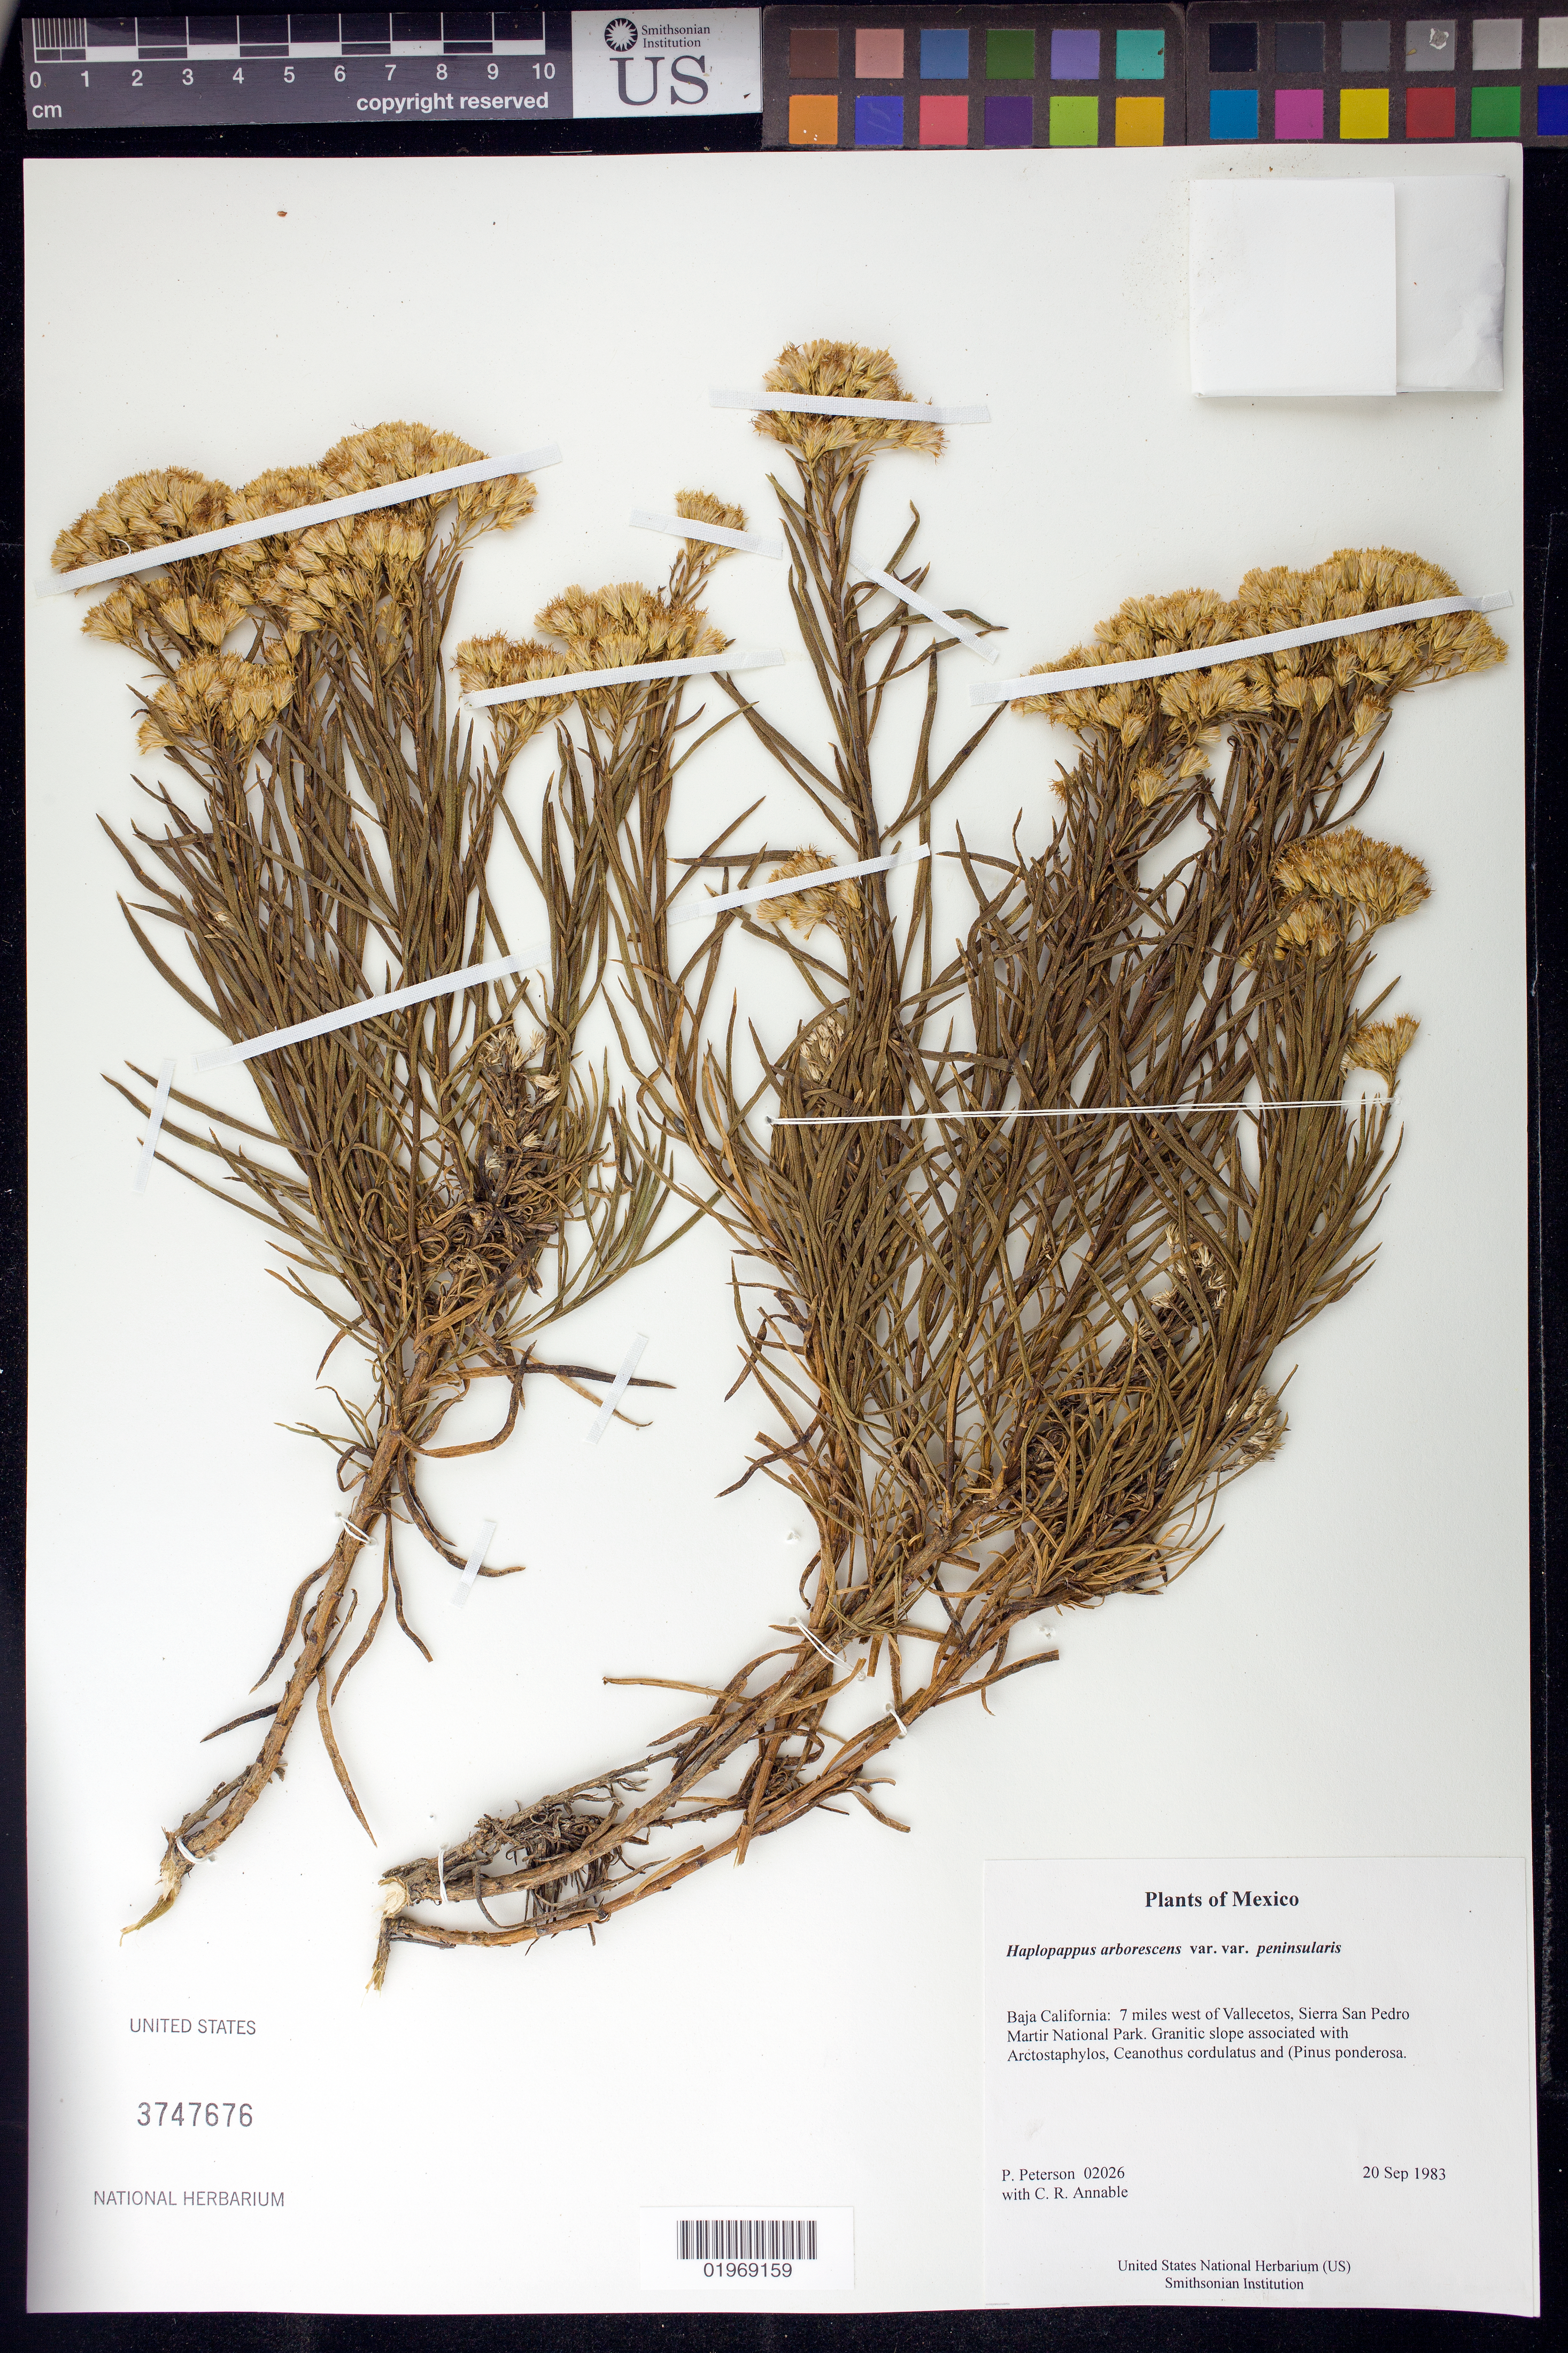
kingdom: Plantae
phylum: Tracheophyta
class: Magnoliopsida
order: Asterales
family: Asteraceae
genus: Haplopappus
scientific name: Haplopappus arborescens var. peninsularis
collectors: P. M. Peterson & C. R. Annable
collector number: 02026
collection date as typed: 20 Sep 1983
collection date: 1983-09-20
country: Mexico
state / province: Baja California Norte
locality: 7 miles west of Vallecetos, Sierra San Pedro Martir National Park.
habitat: Granitic slope associated with Arctostaphylos, Ceanothus cordulatus and (Pinus ponderosa.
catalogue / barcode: US 3747676